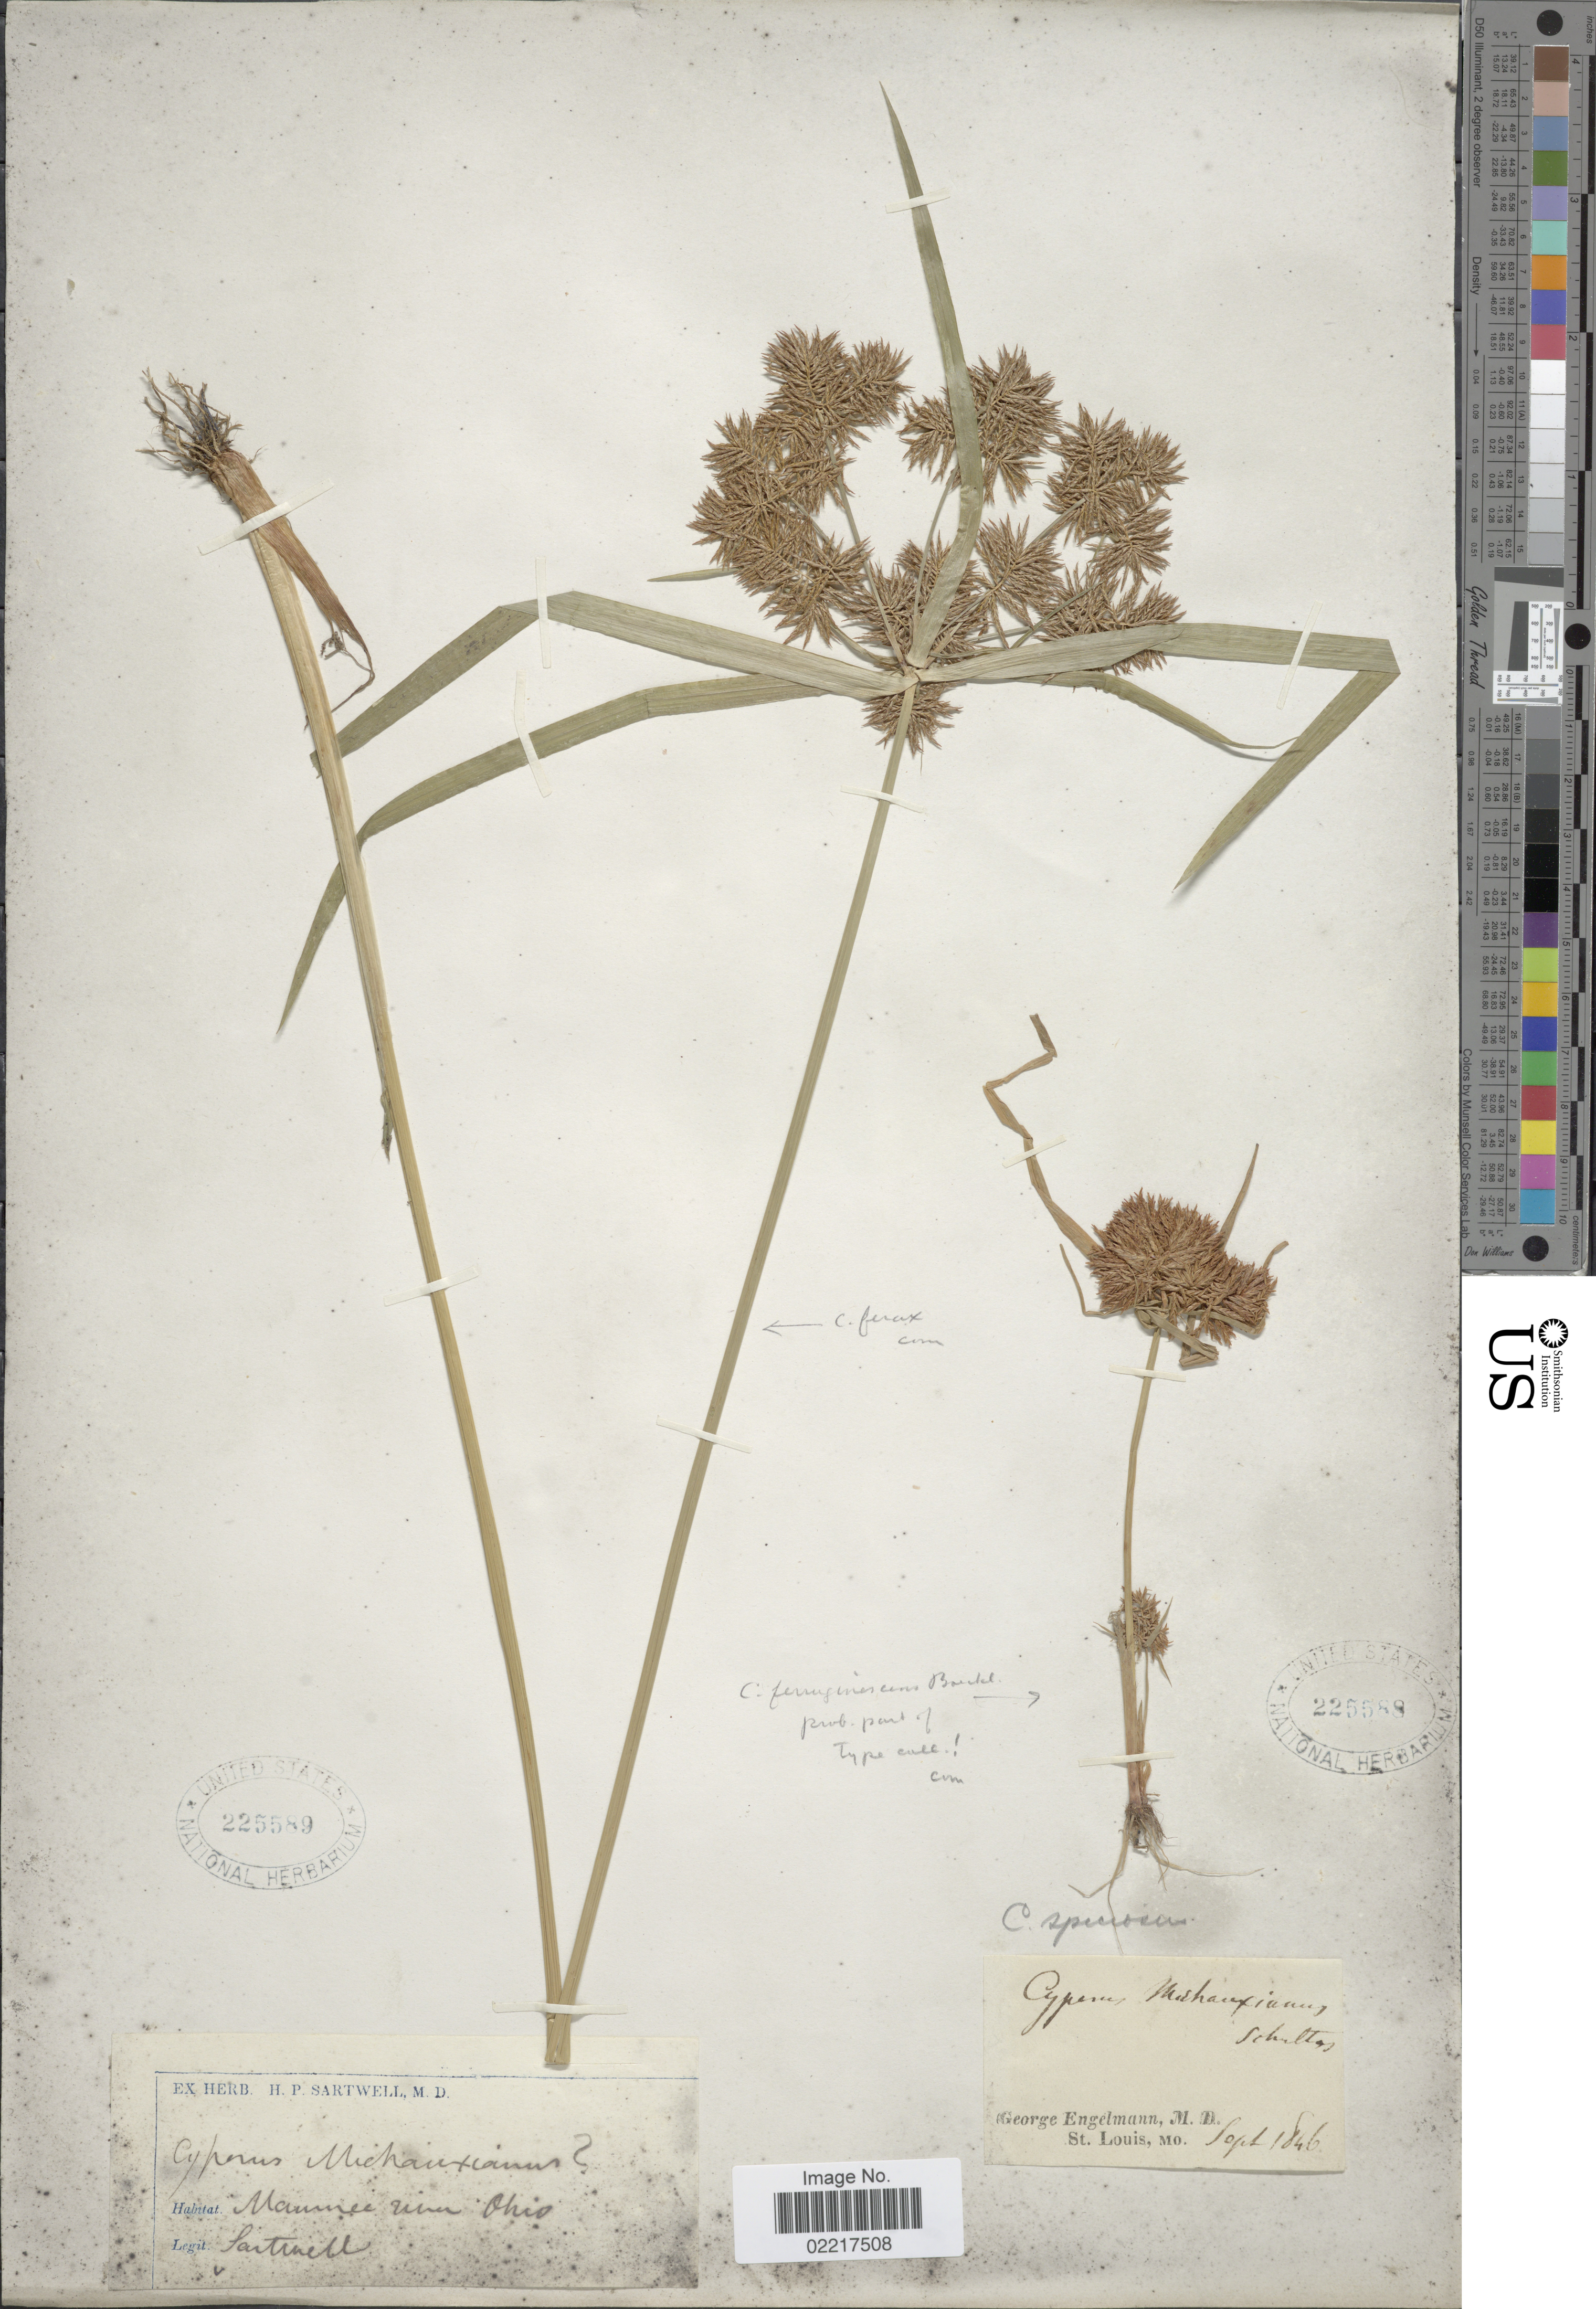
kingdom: Plantae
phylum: Tracheophyta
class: Liliopsida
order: Poales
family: Cyperaceae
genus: Cyperus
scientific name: Cyperus odoratus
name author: L.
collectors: G. Engelmann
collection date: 1846-09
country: United States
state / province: Missouri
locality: St Louis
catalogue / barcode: US 225588